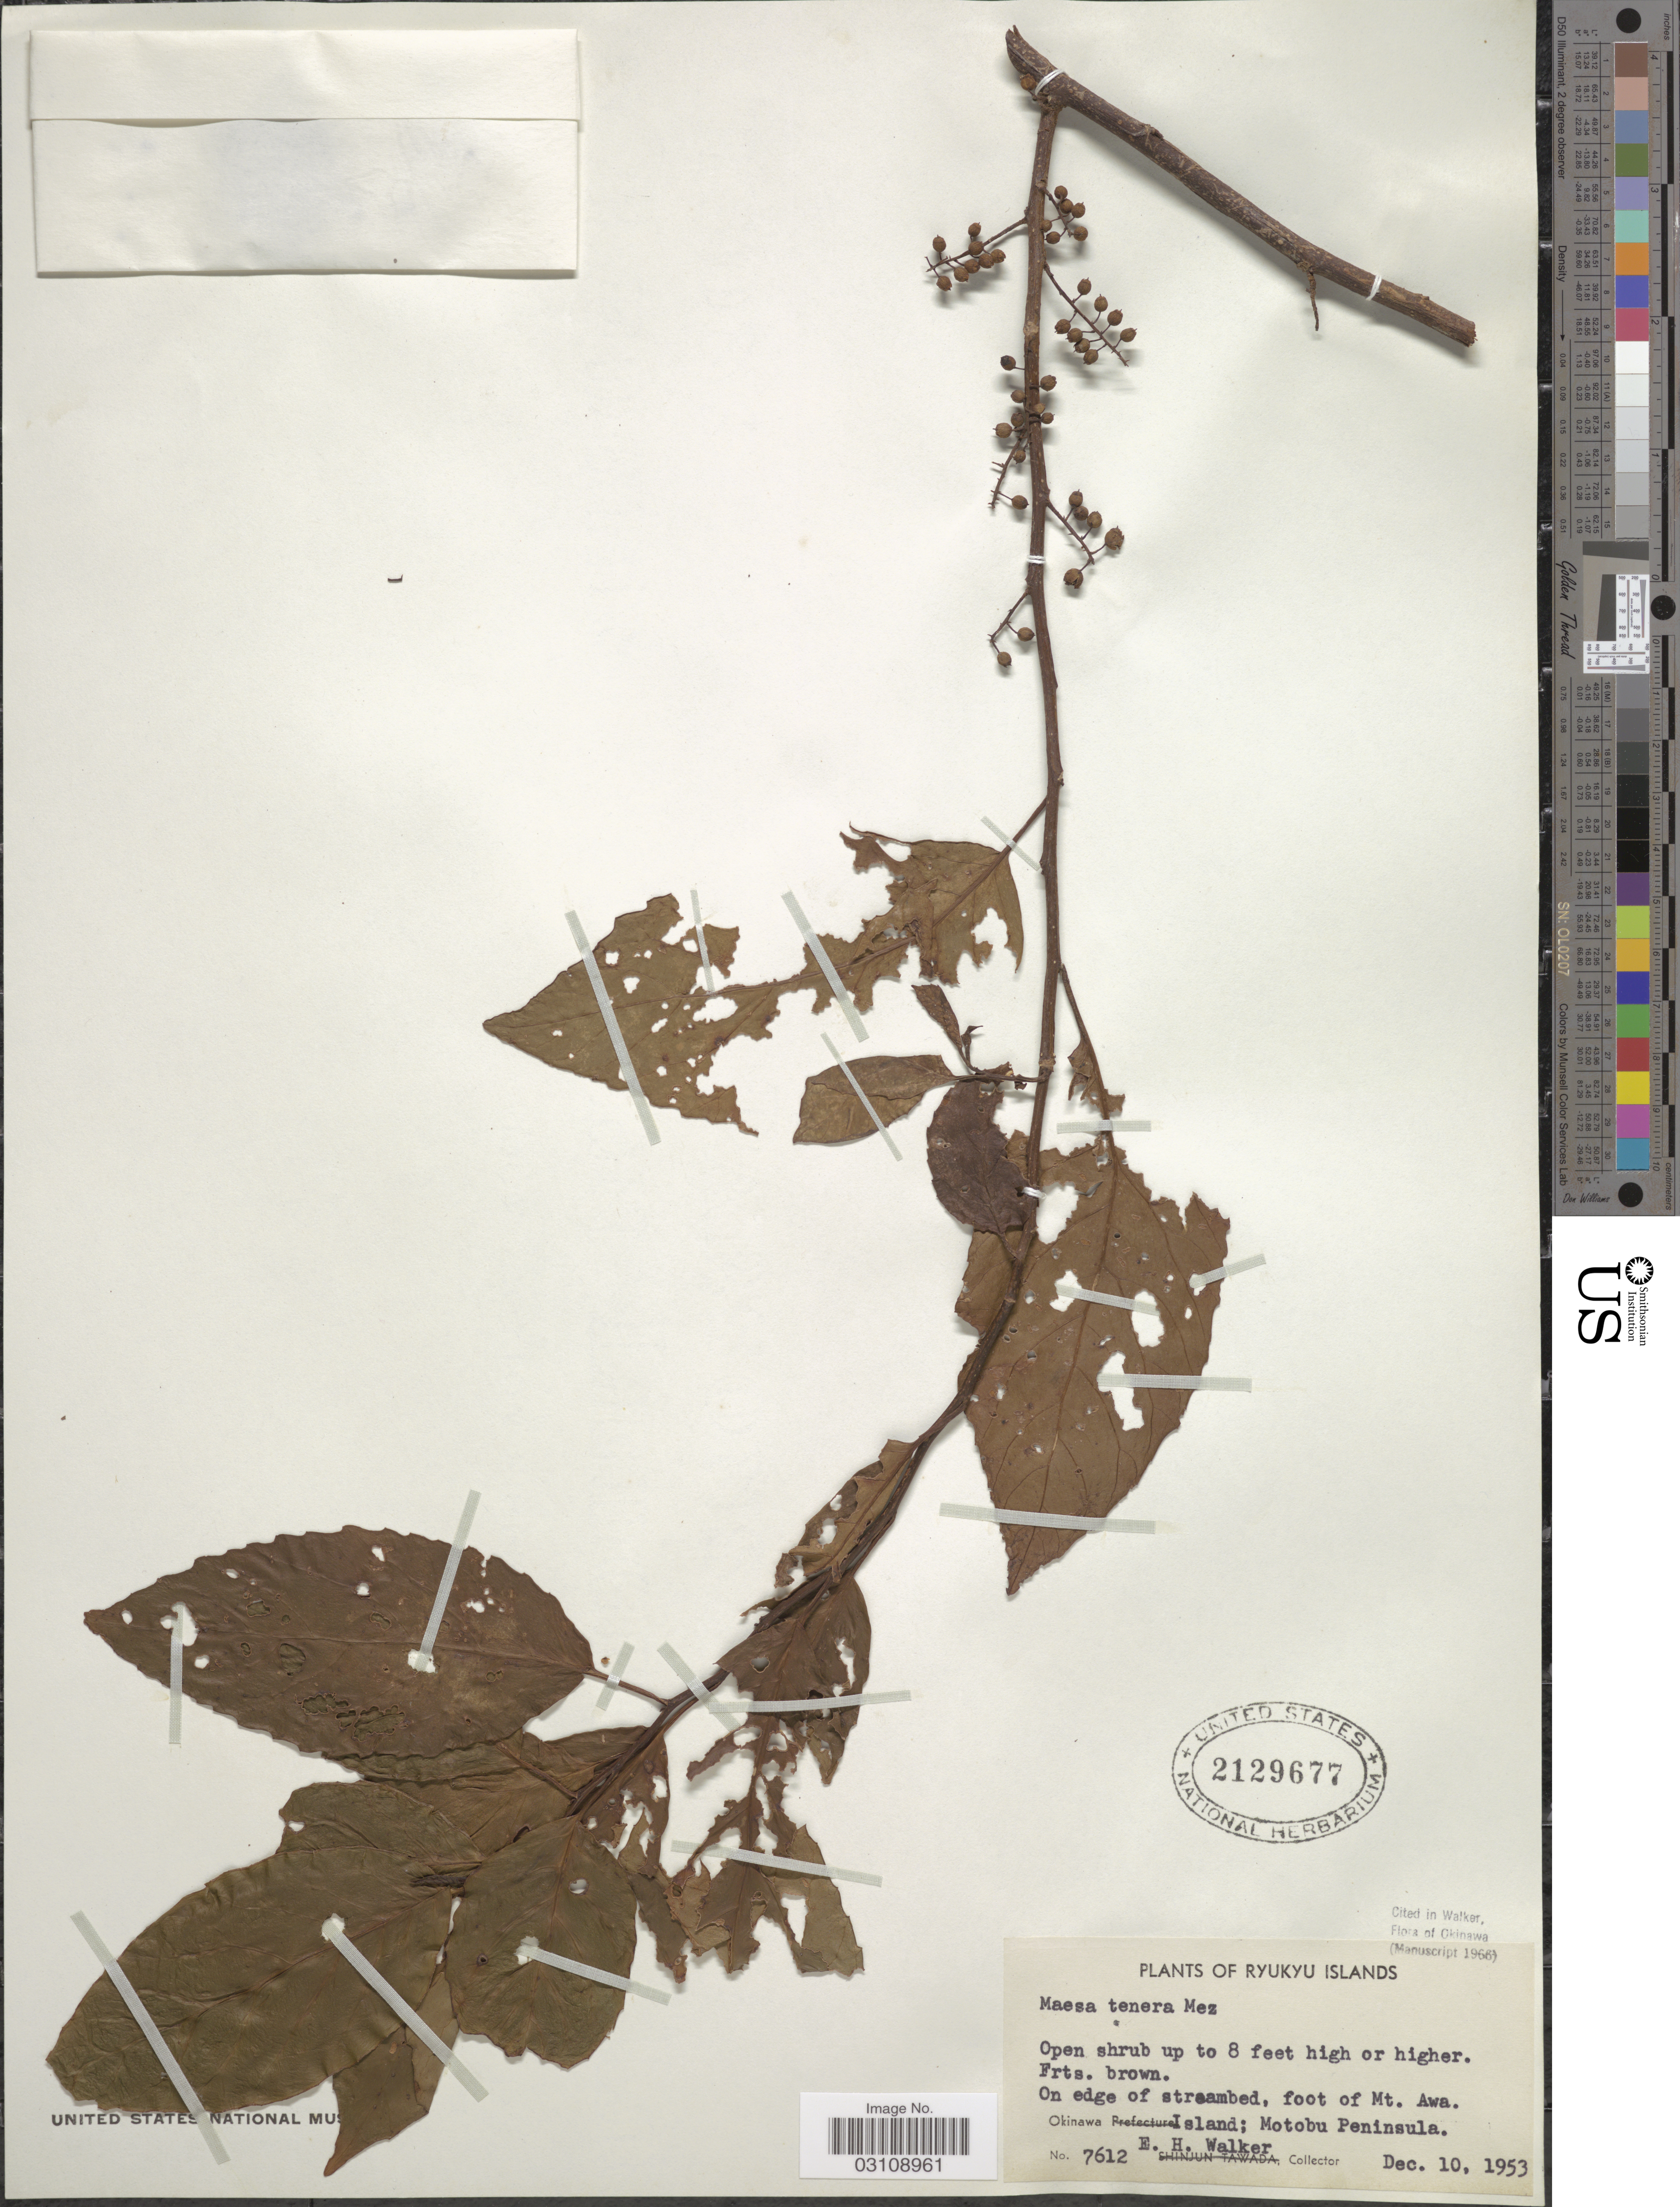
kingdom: Plantae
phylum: Tracheophyta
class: Magnoliopsida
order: Ericales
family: Primulaceae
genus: Maesa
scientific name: Maesa tenera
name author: Mez in Engl.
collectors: E. H. Walker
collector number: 7612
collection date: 1953-12-10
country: Japan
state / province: Okinawa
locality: Ryukyu Islands. On edge of streambed, foot of Mt. Awa. Okinawa Island; Motobu Peninsula.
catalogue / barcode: US 2129677